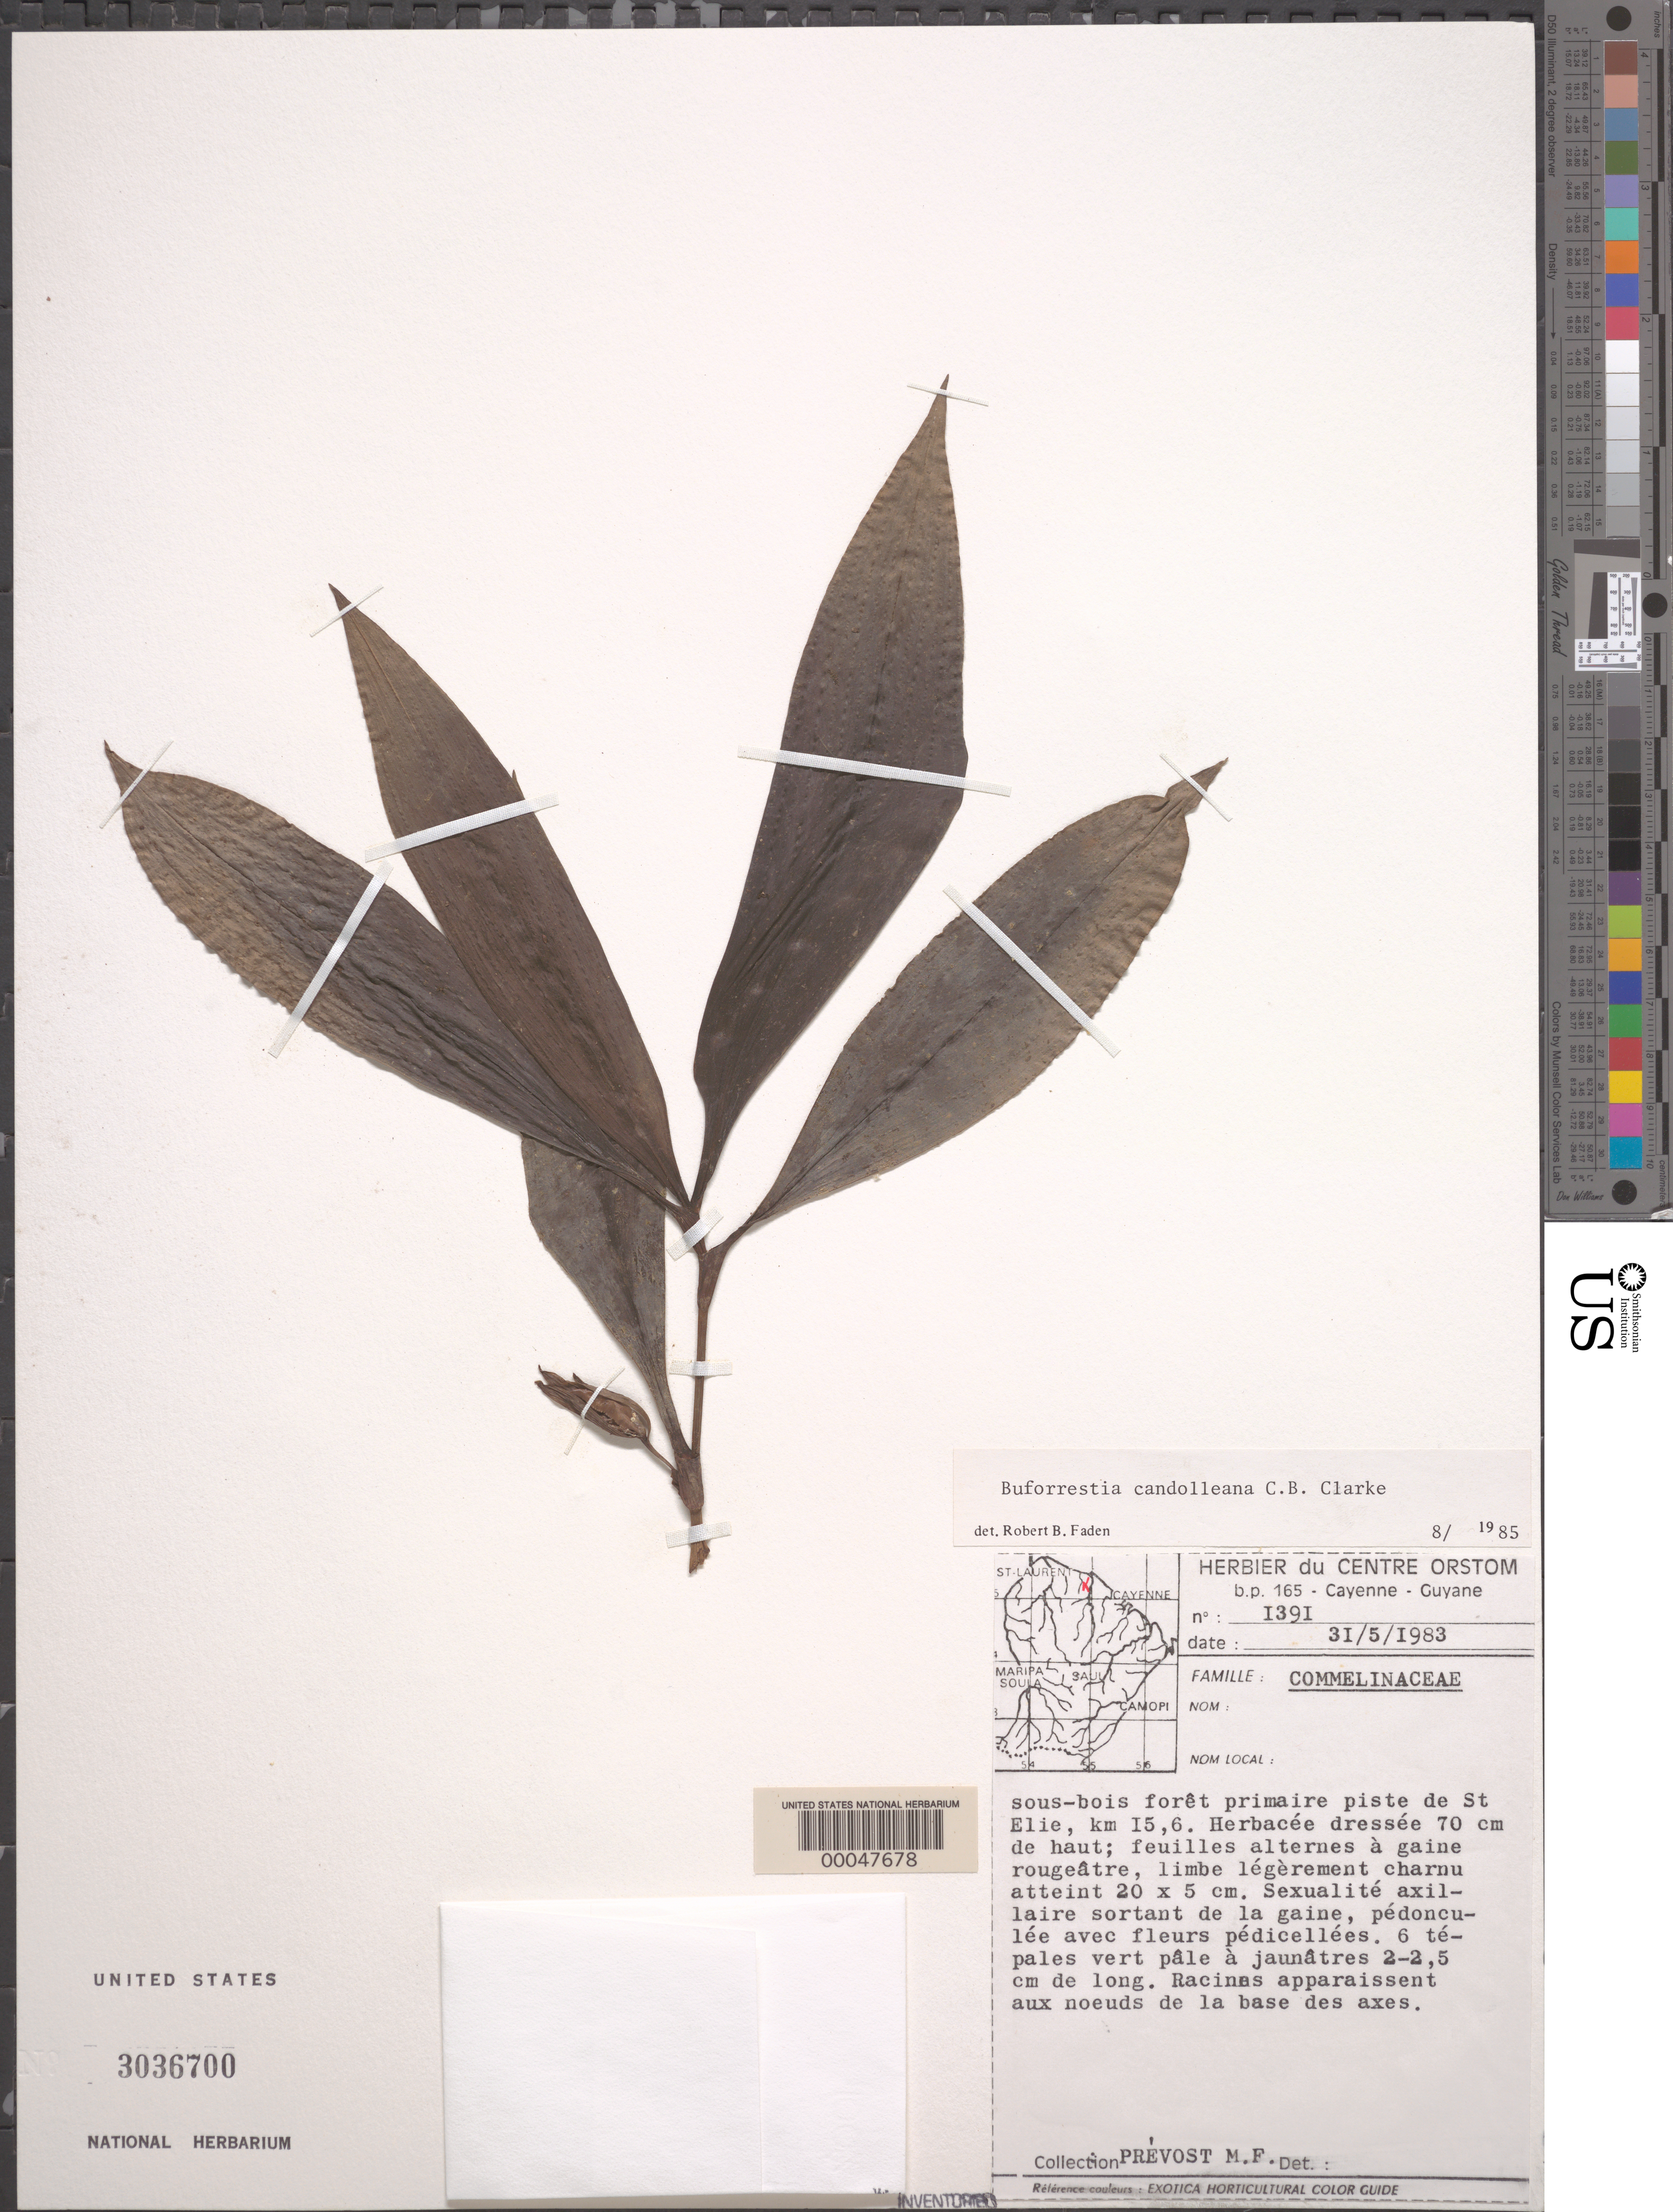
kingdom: Plantae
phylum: Tracheophyta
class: Liliopsida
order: Commelinales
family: Commelinaceae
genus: Buforrestia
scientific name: Buforrestia candolleana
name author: C.B. Clarke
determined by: Faden, Robert B., (US), Smithsonian Institution - National Museum of Natural History (UNITED STATES)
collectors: M.-F. Prévost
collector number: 1391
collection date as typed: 31 May 1983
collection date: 1983-05-31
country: French Guiana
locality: St. elie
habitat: Understory of primary forest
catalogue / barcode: US 3036700